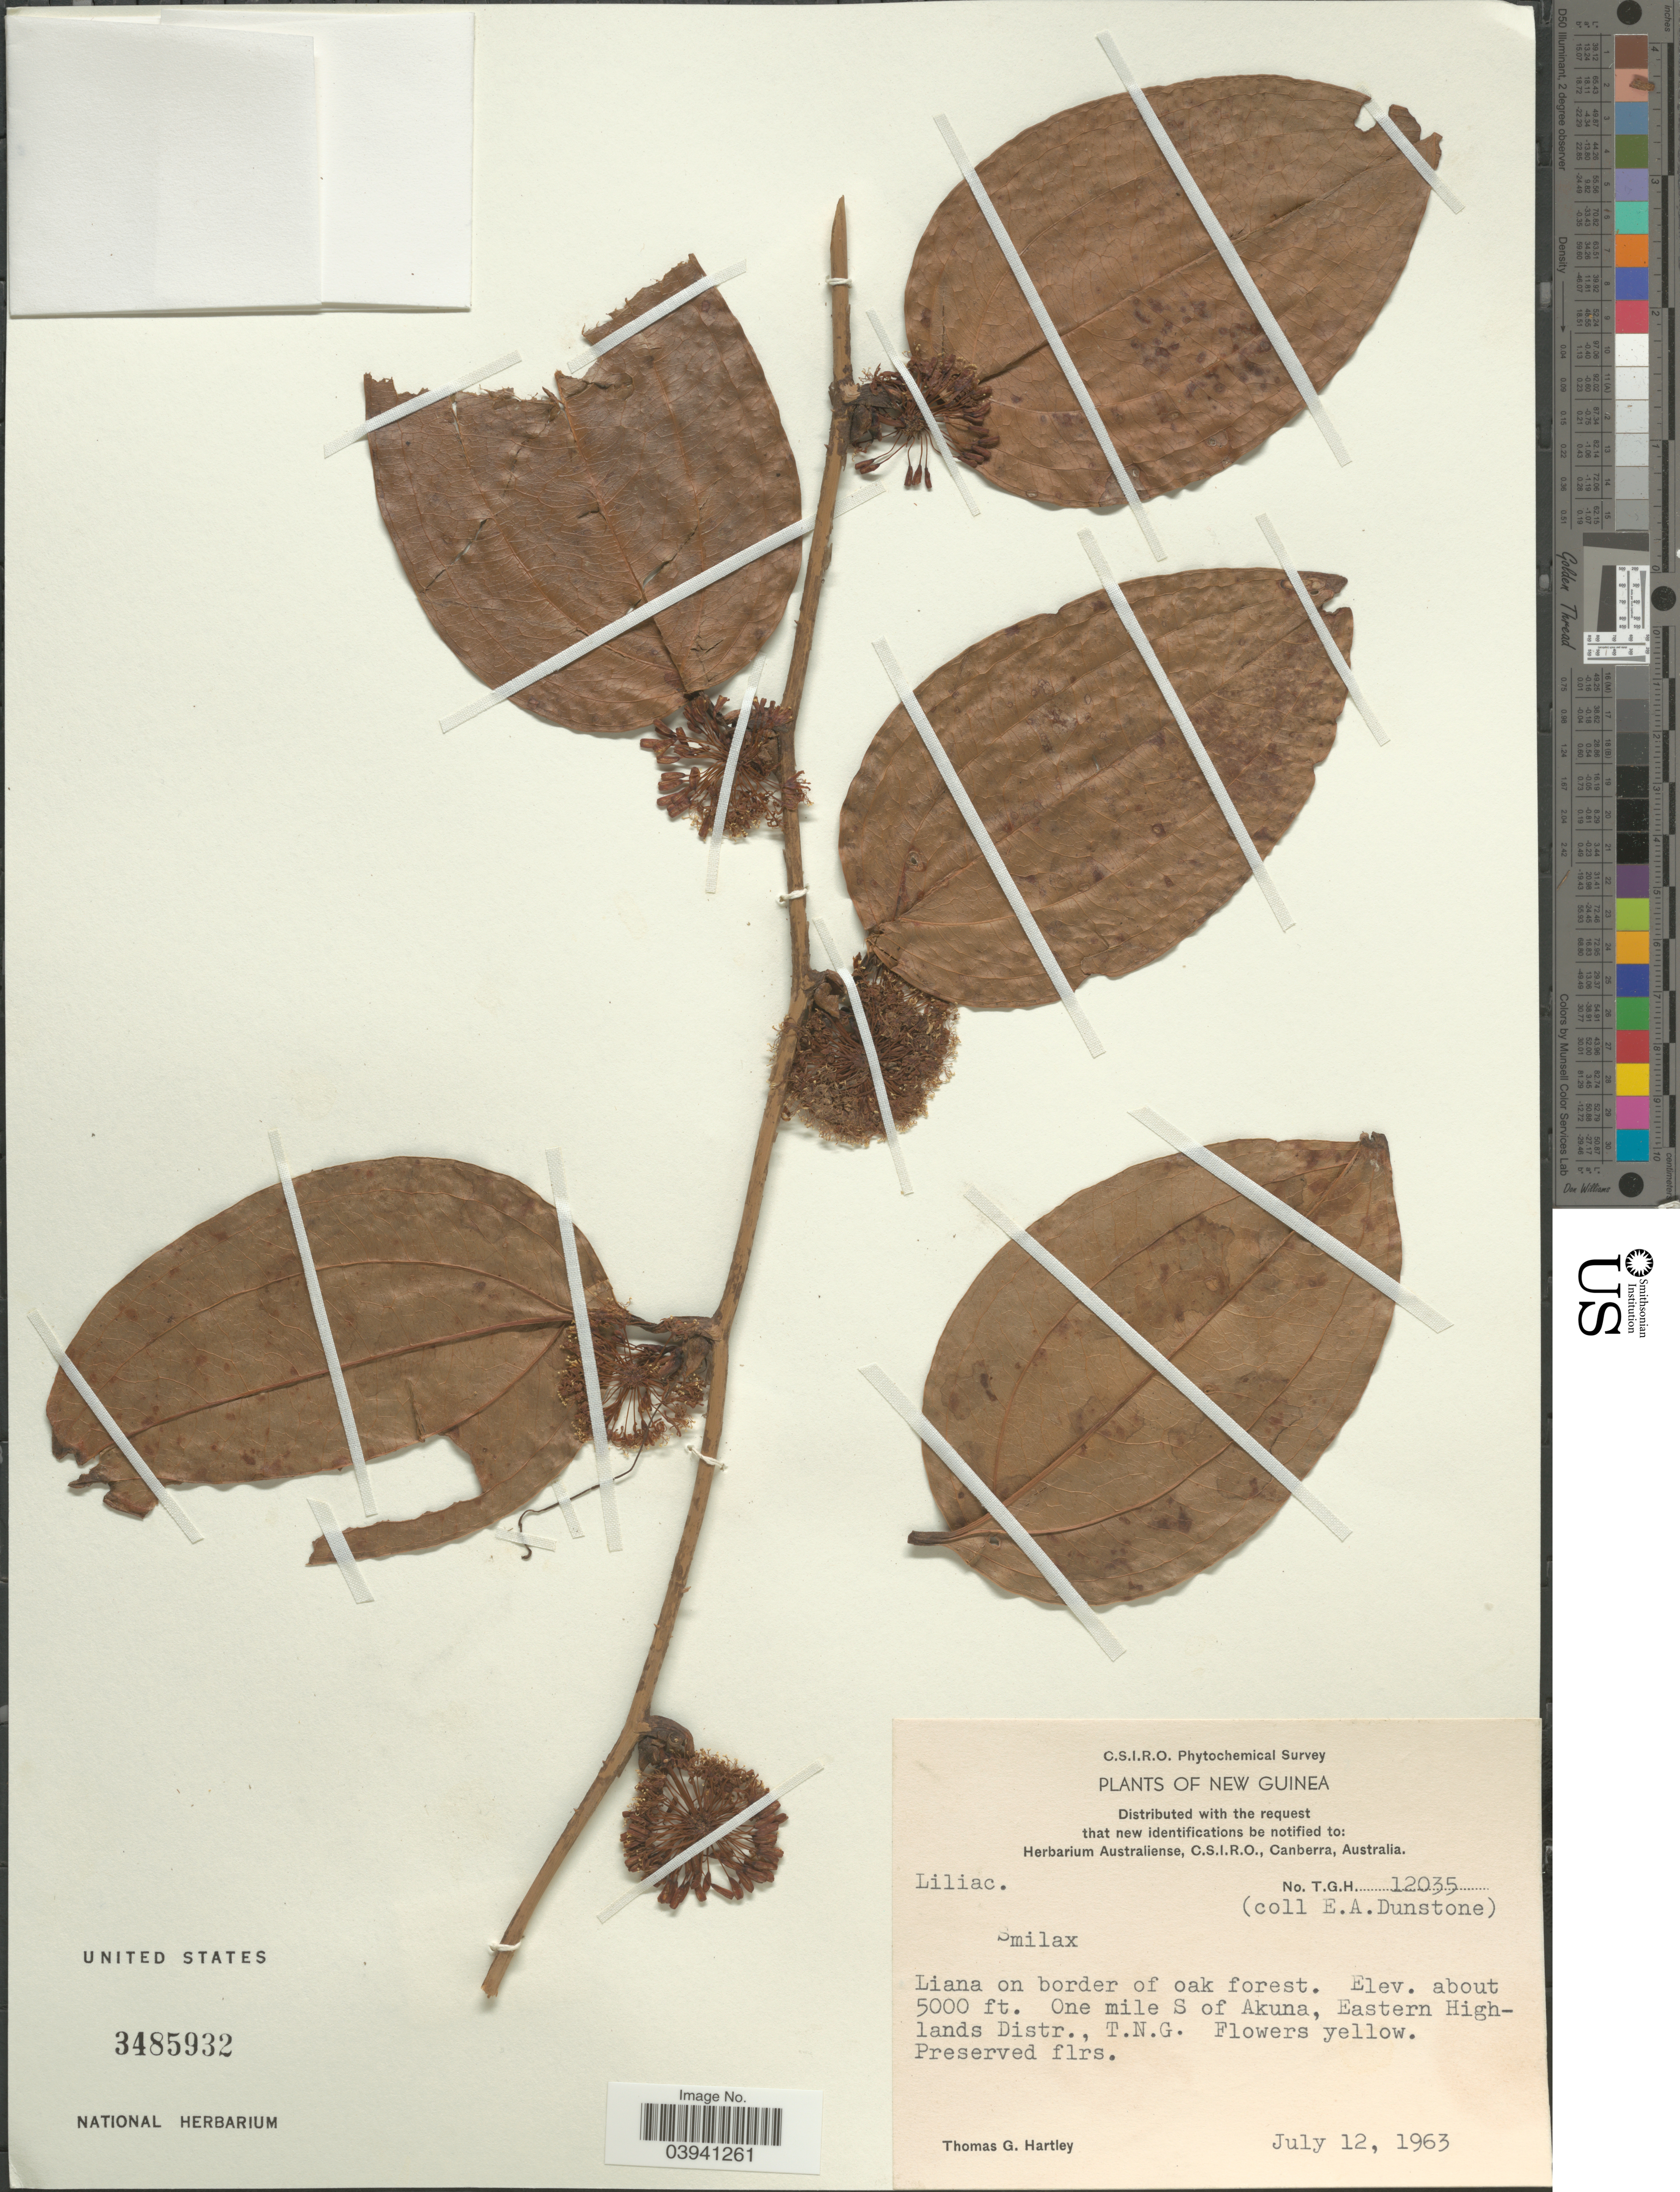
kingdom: Plantae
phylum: Tracheophyta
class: Liliopsida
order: Liliales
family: Smilacaceae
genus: Smilax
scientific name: Smilax sp.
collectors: E. A. Dunstone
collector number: TGH12035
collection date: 1963-07-12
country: Papua New Guinea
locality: New Guinea. One mile S of Akuna, Eastern Highlands Distr., T.N.G.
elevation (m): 1524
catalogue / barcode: US 3485932